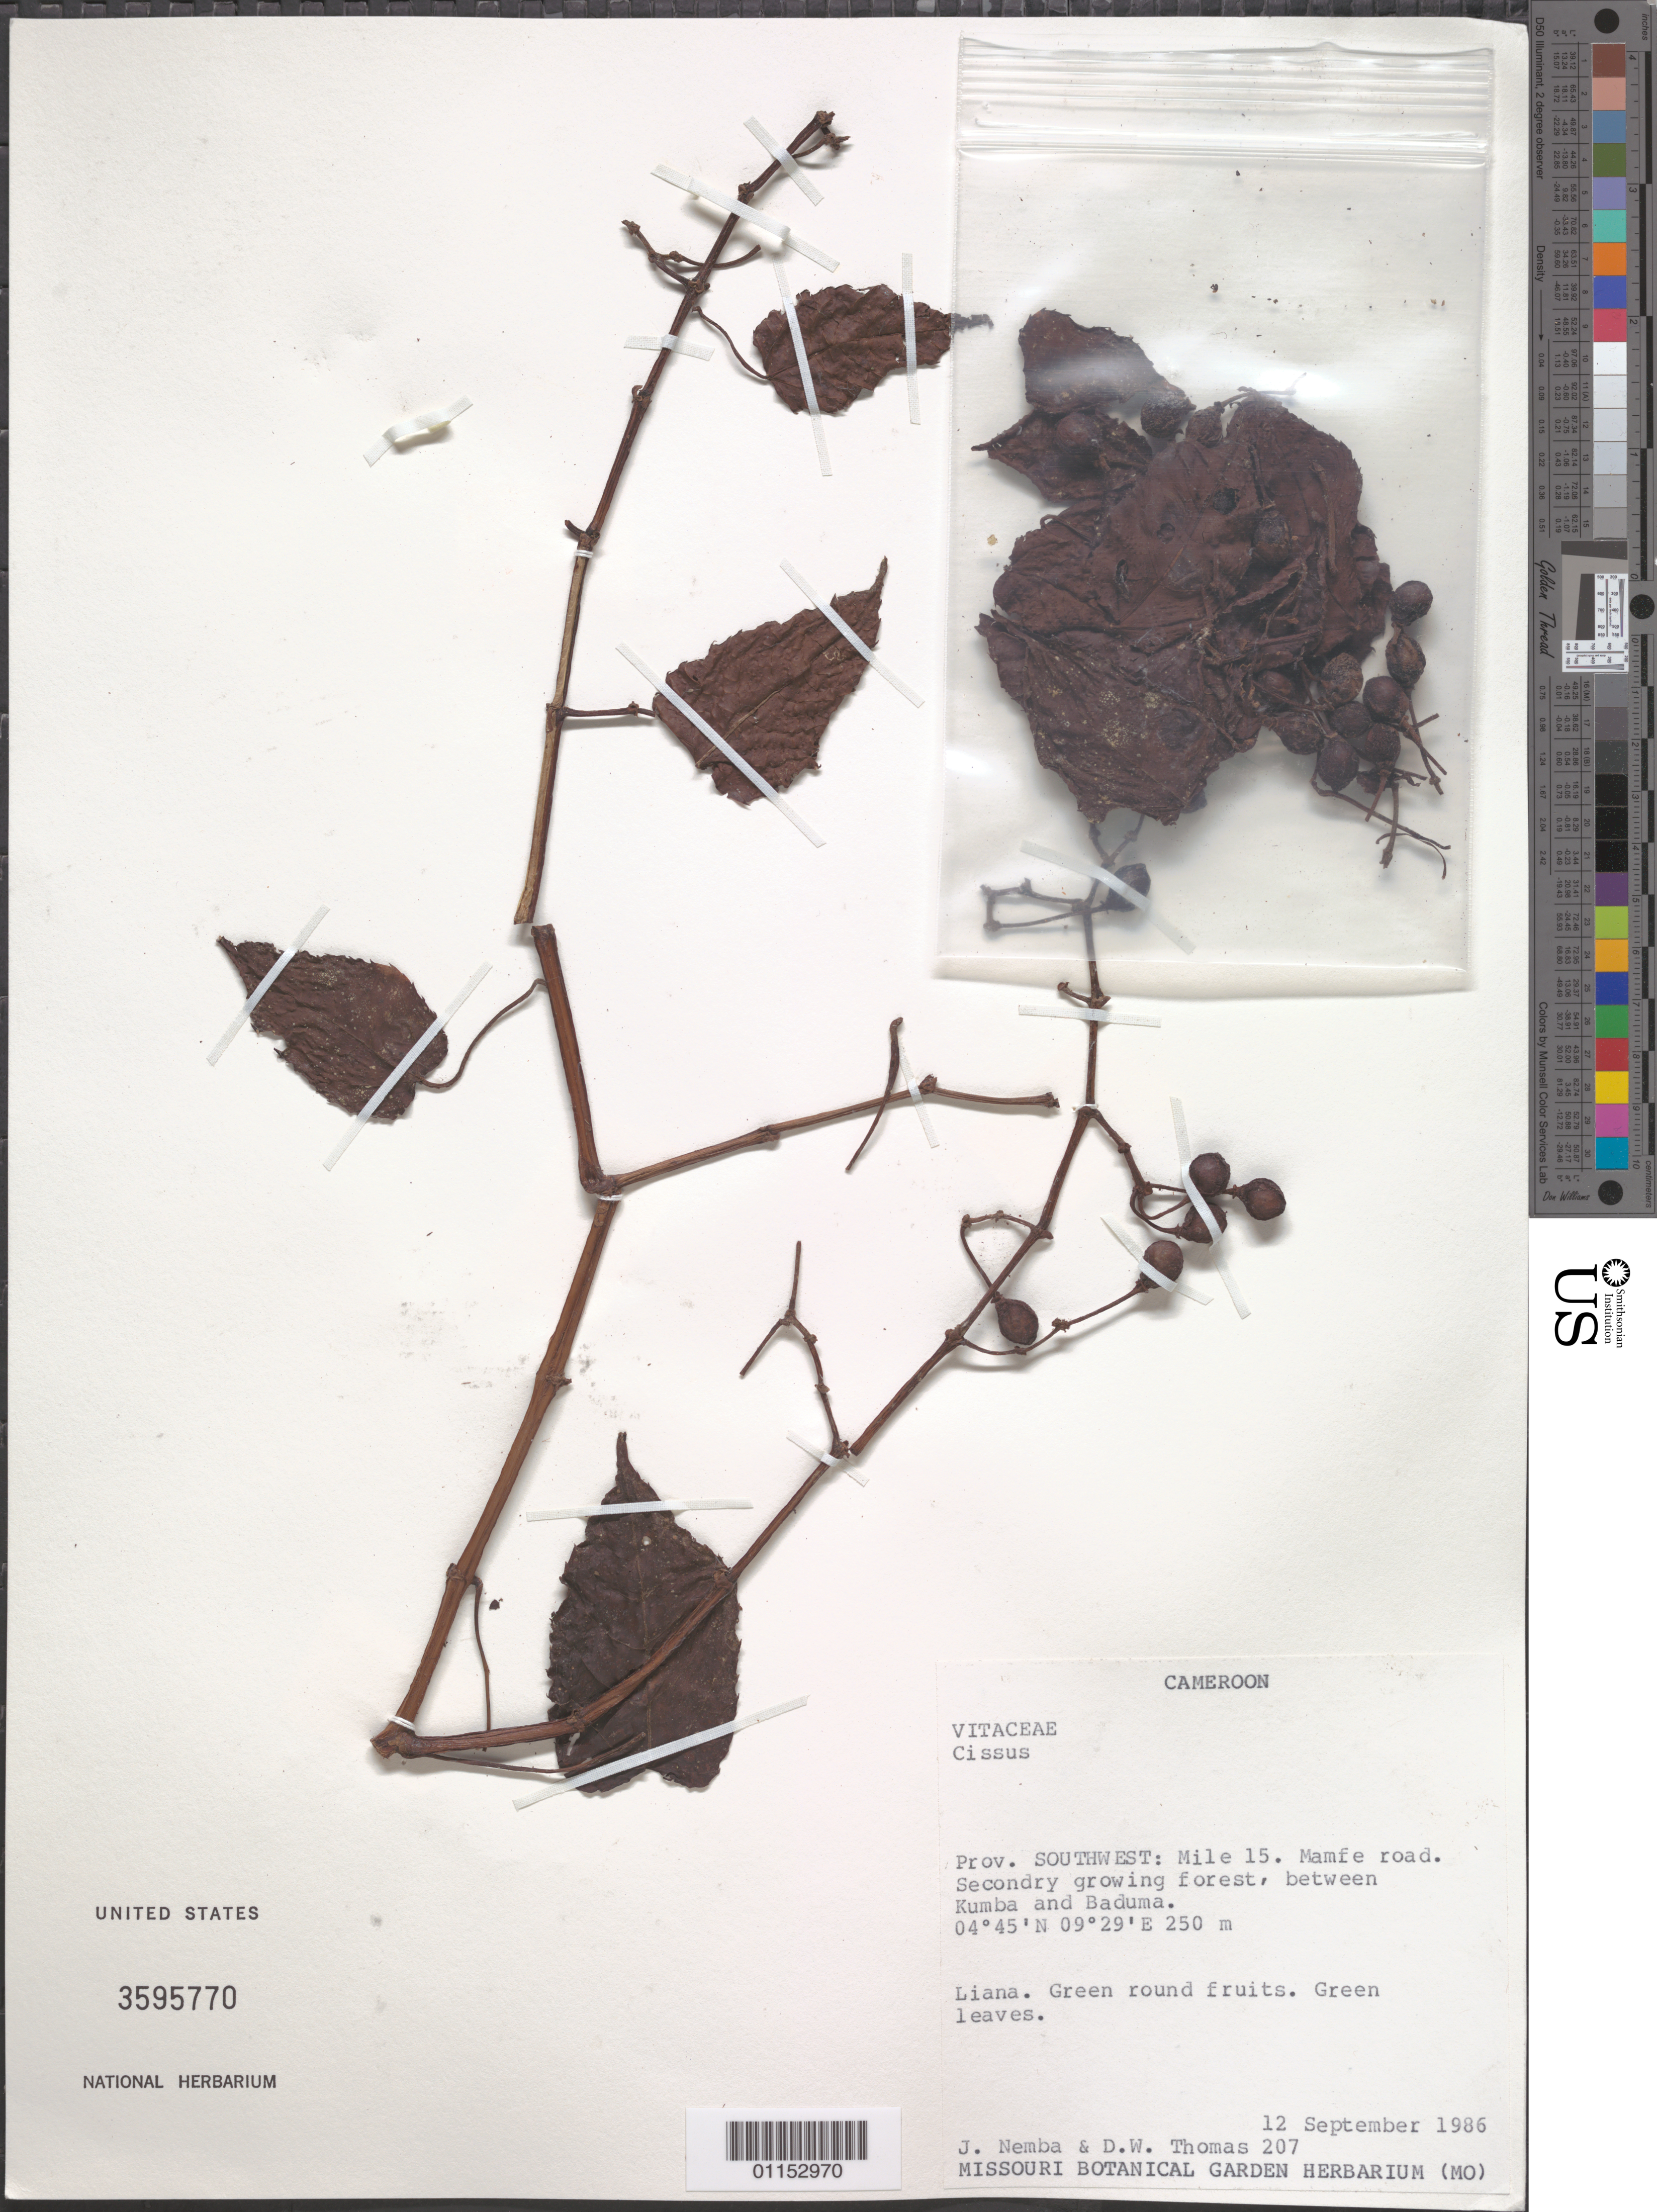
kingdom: Plantae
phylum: Tracheophyta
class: Magnoliopsida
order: Vitales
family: Vitaceae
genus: Cissus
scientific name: Cissus sp.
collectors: J. Nemba & D. W. Thomas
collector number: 207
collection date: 1986-09-12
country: Cameroon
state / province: Sud-Ouest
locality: Mi 15. Mamfe Rd.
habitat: Secondary growing forest. Liana.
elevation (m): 250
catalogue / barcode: US 3595770